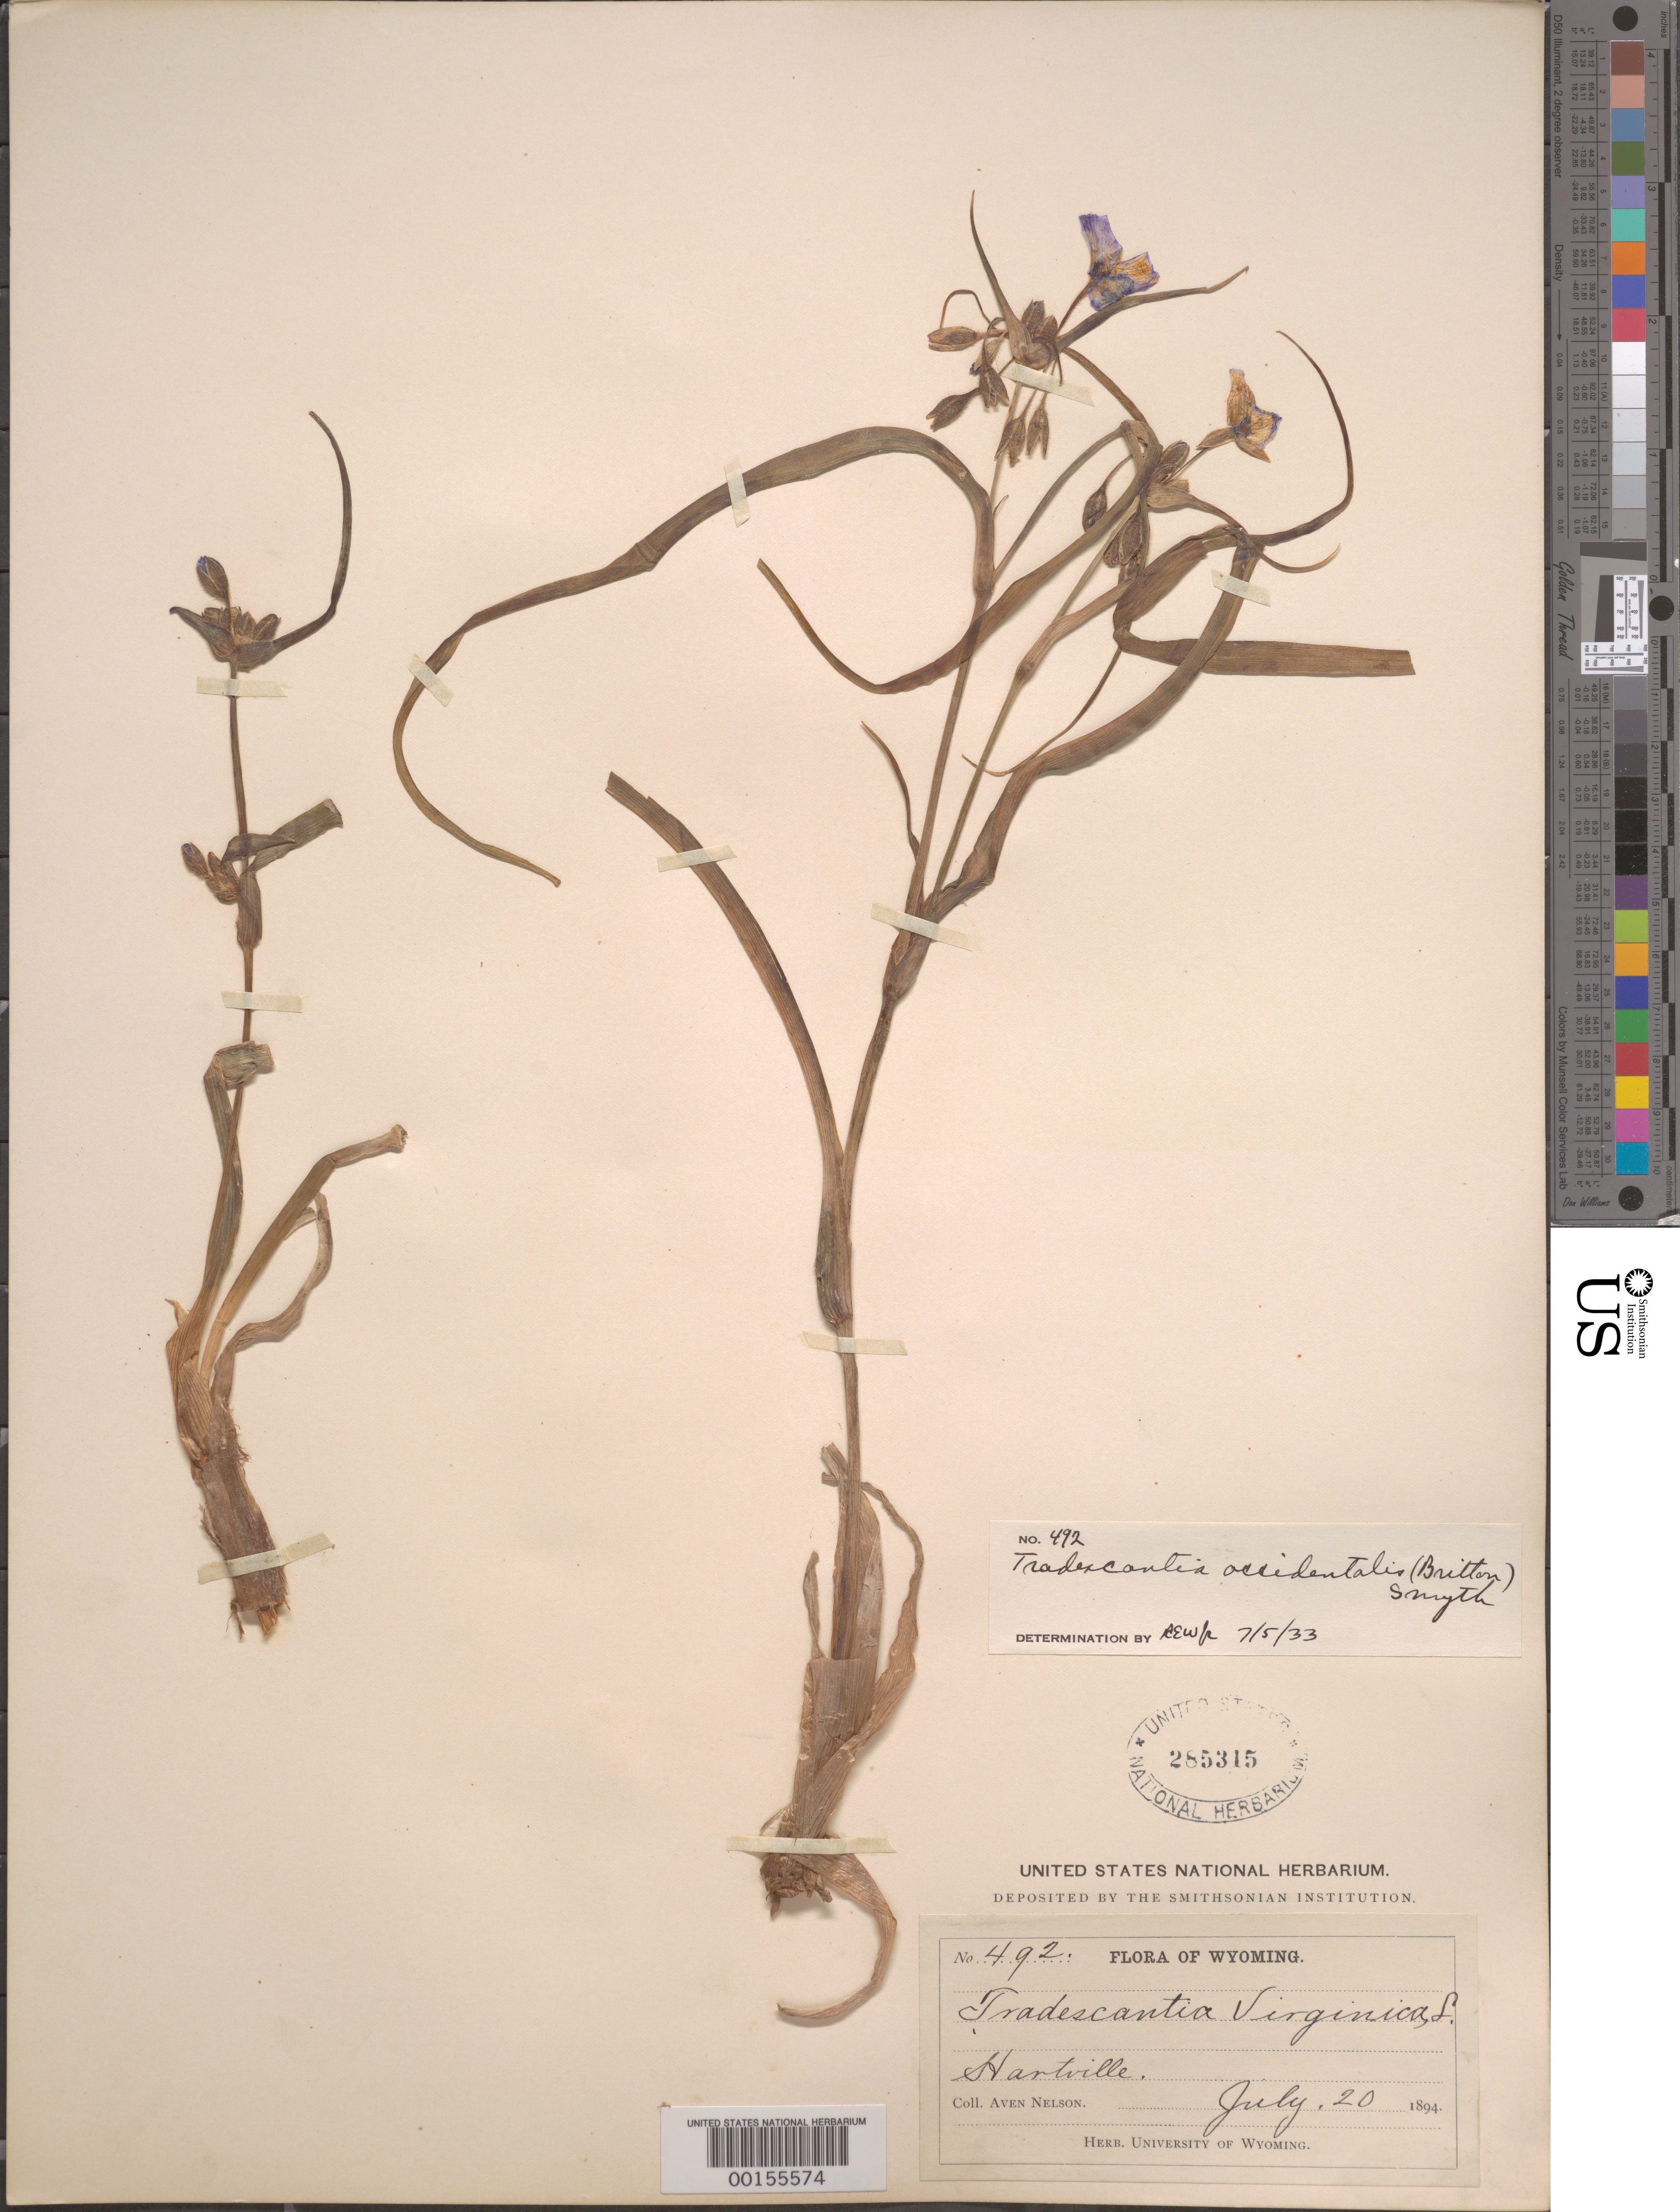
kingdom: Plantae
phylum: Tracheophyta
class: Liliopsida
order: Commelinales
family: Commelinaceae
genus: Tradescantia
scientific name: Tradescantia occidentalis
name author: (Britton) Smyth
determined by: Woodson, R. E., Jr.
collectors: A. Nelson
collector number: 492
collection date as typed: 20 Jul 1894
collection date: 1894-07-20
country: United States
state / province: Wyoming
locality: Hartville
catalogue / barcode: US 285315